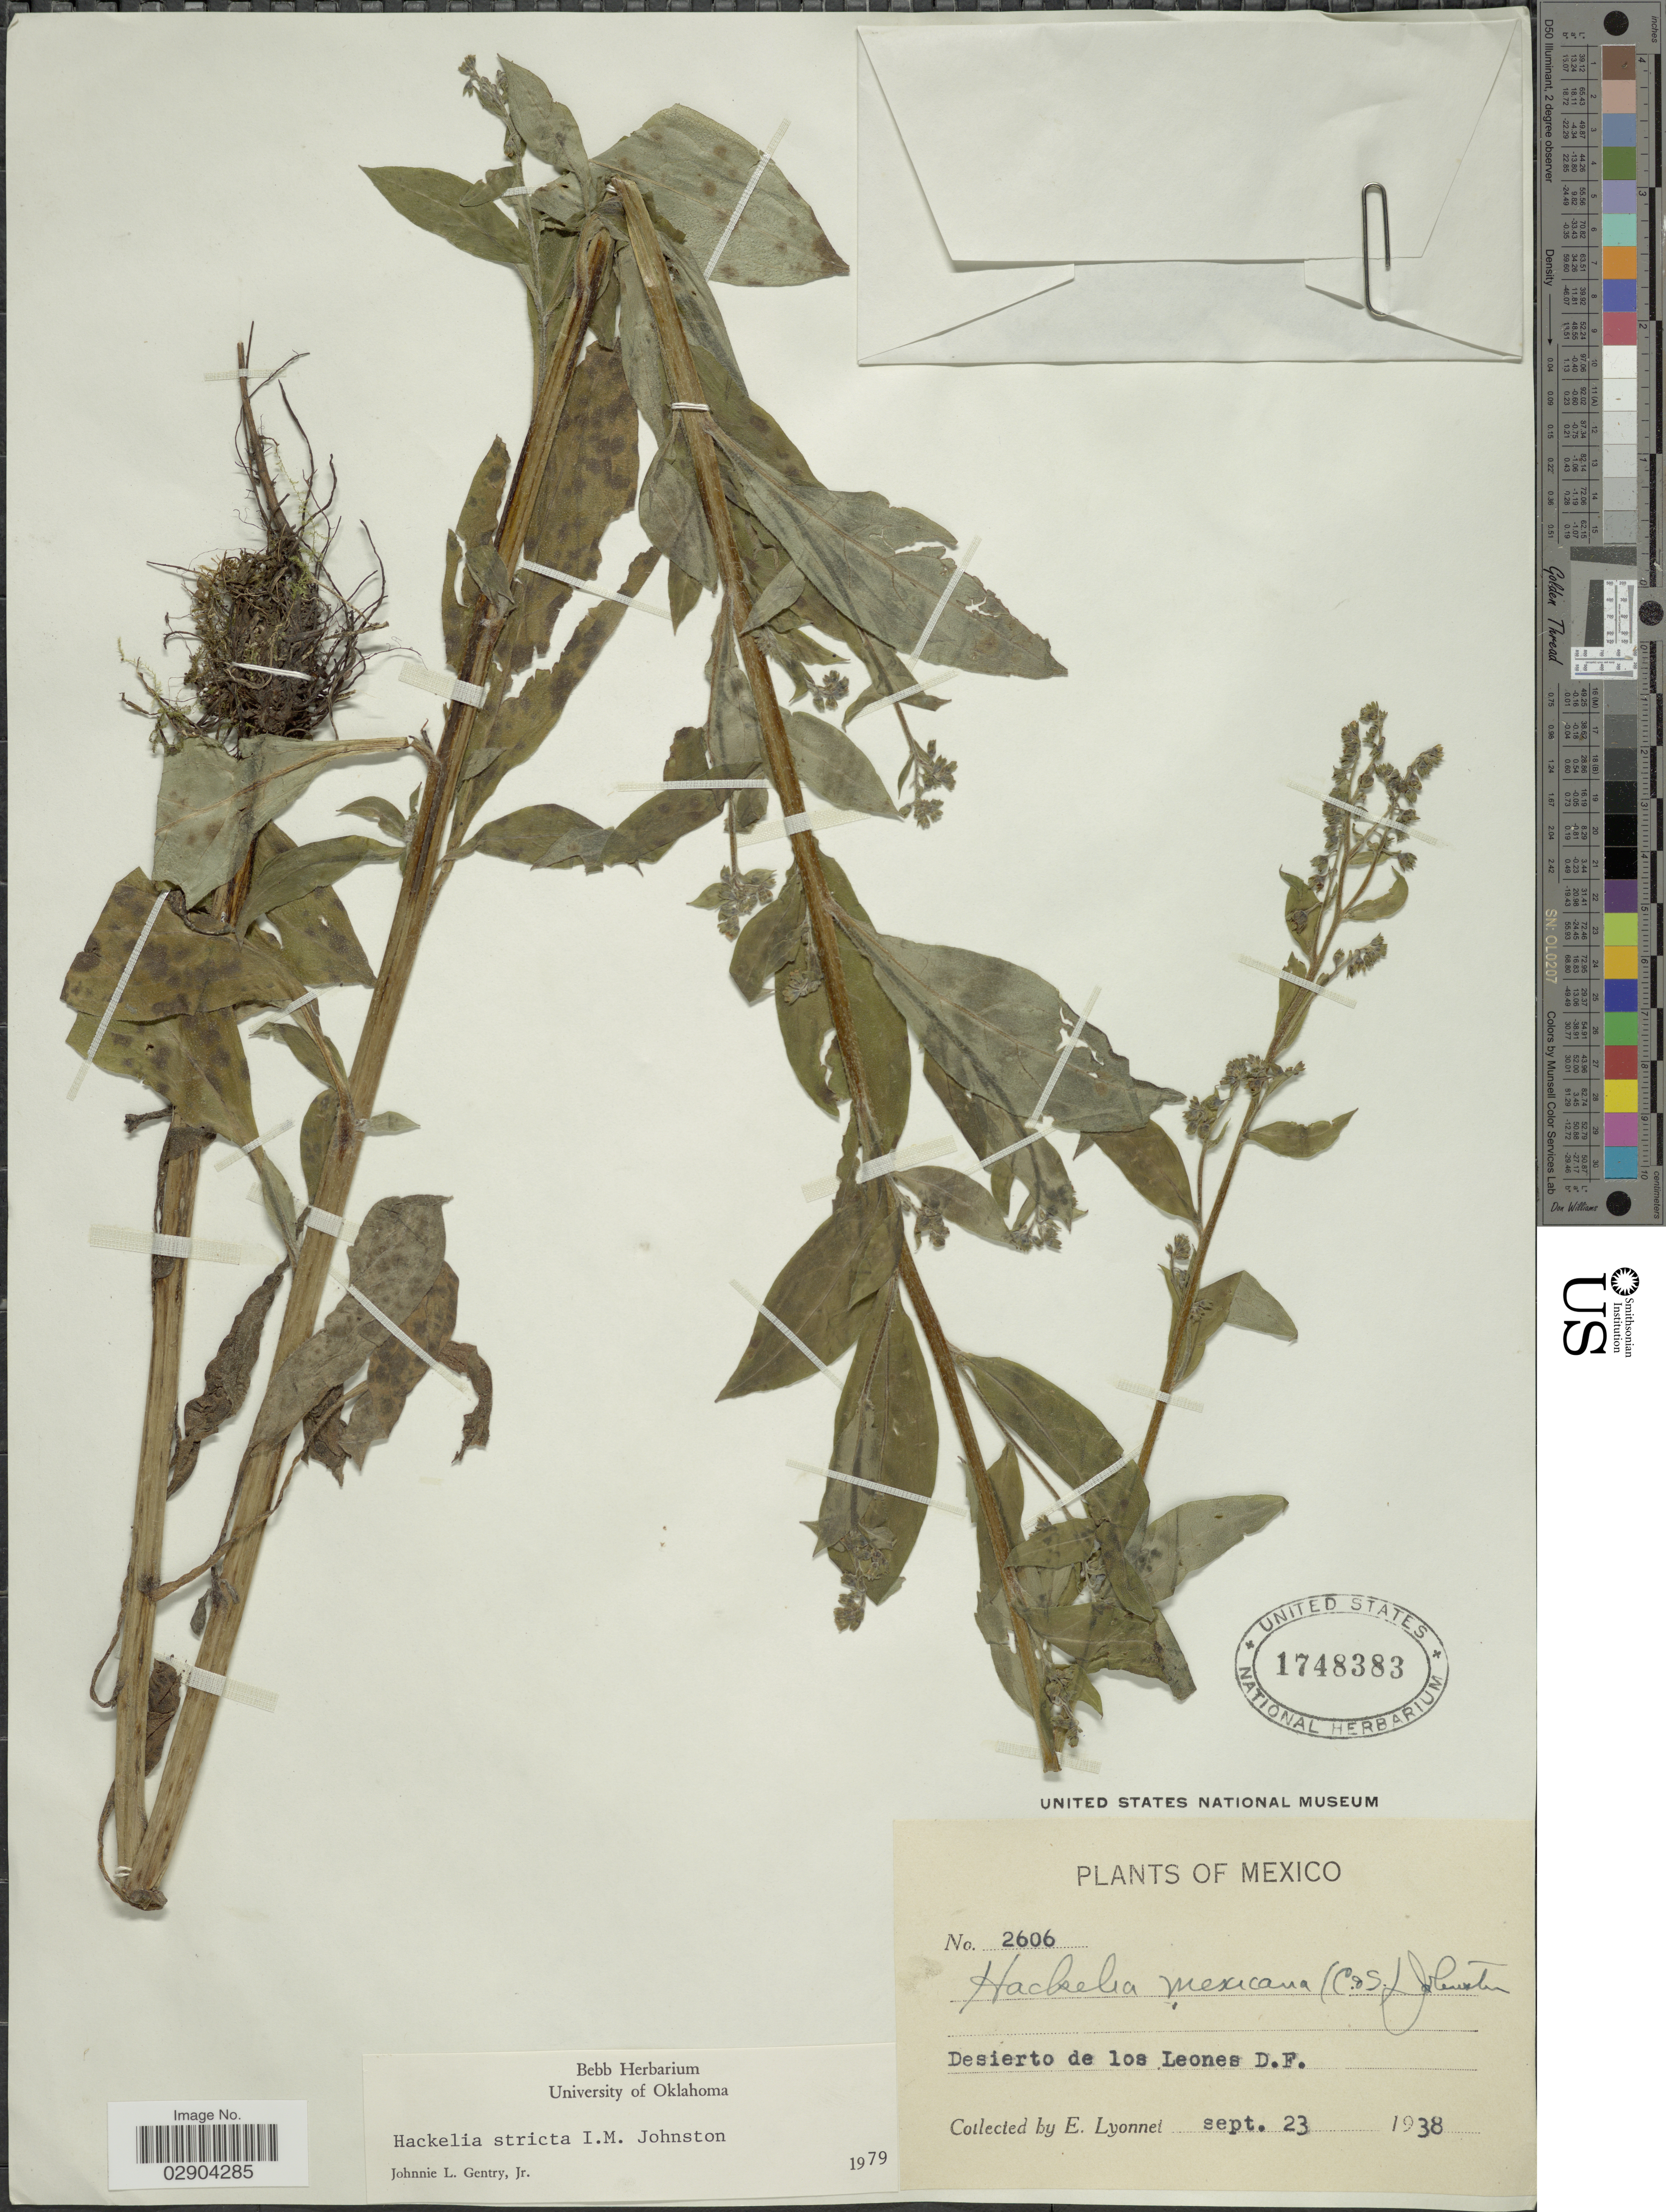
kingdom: Plantae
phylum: Tracheophyta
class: Magnoliopsida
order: Boraginales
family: Boraginaceae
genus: Hackelia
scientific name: Hackelia mexicana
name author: (Schltdl. & Cham.) I.M. Johnst.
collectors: E. Lyonnet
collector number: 2606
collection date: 1938-09-23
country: Mexico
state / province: Distrito Federal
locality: Desierto de los Leones D.F.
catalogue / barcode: US 1748383